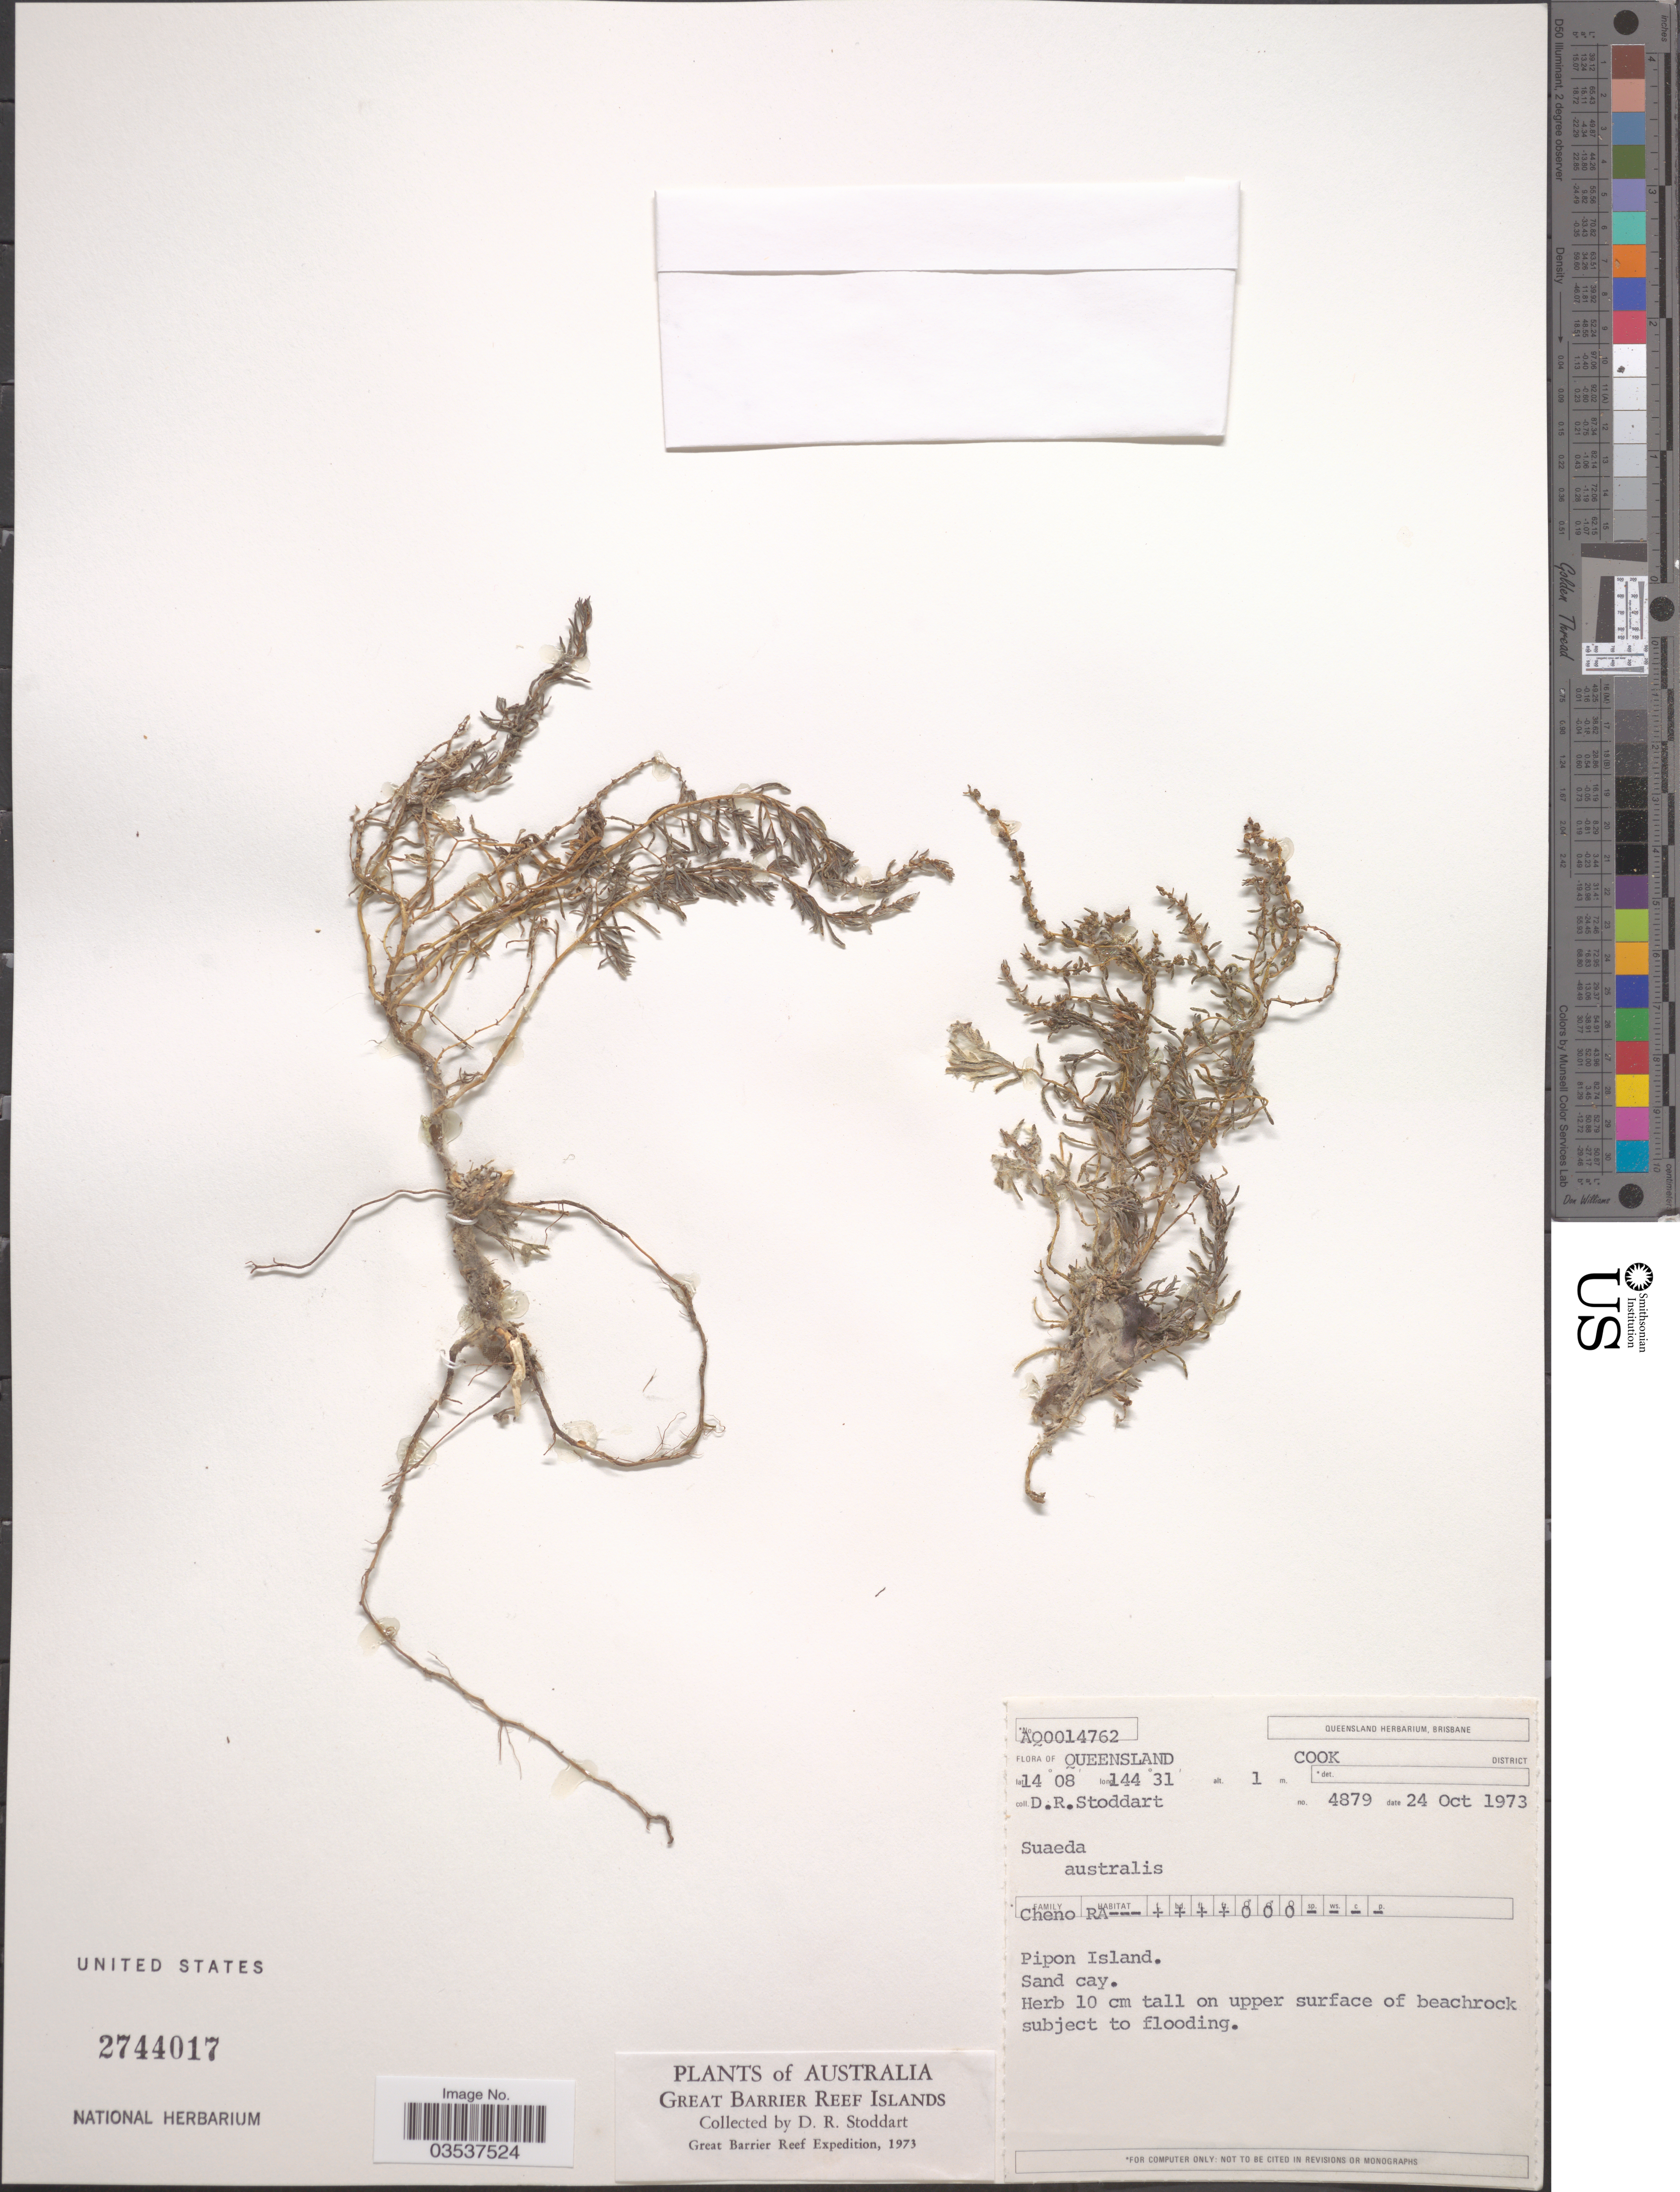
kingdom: Plantae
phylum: Tracheophyta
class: Magnoliopsida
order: Caryophyllales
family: Amaranthaceae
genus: Suaeda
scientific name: Suaeda australis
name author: (R. Br.) Moq.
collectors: D. R. Stoddart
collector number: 4879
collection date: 1973-10-24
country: Australia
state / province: Queensland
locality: Great Barrier Reef Islands. Cook District. Pipon Island.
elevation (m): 1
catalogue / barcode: US 2744017